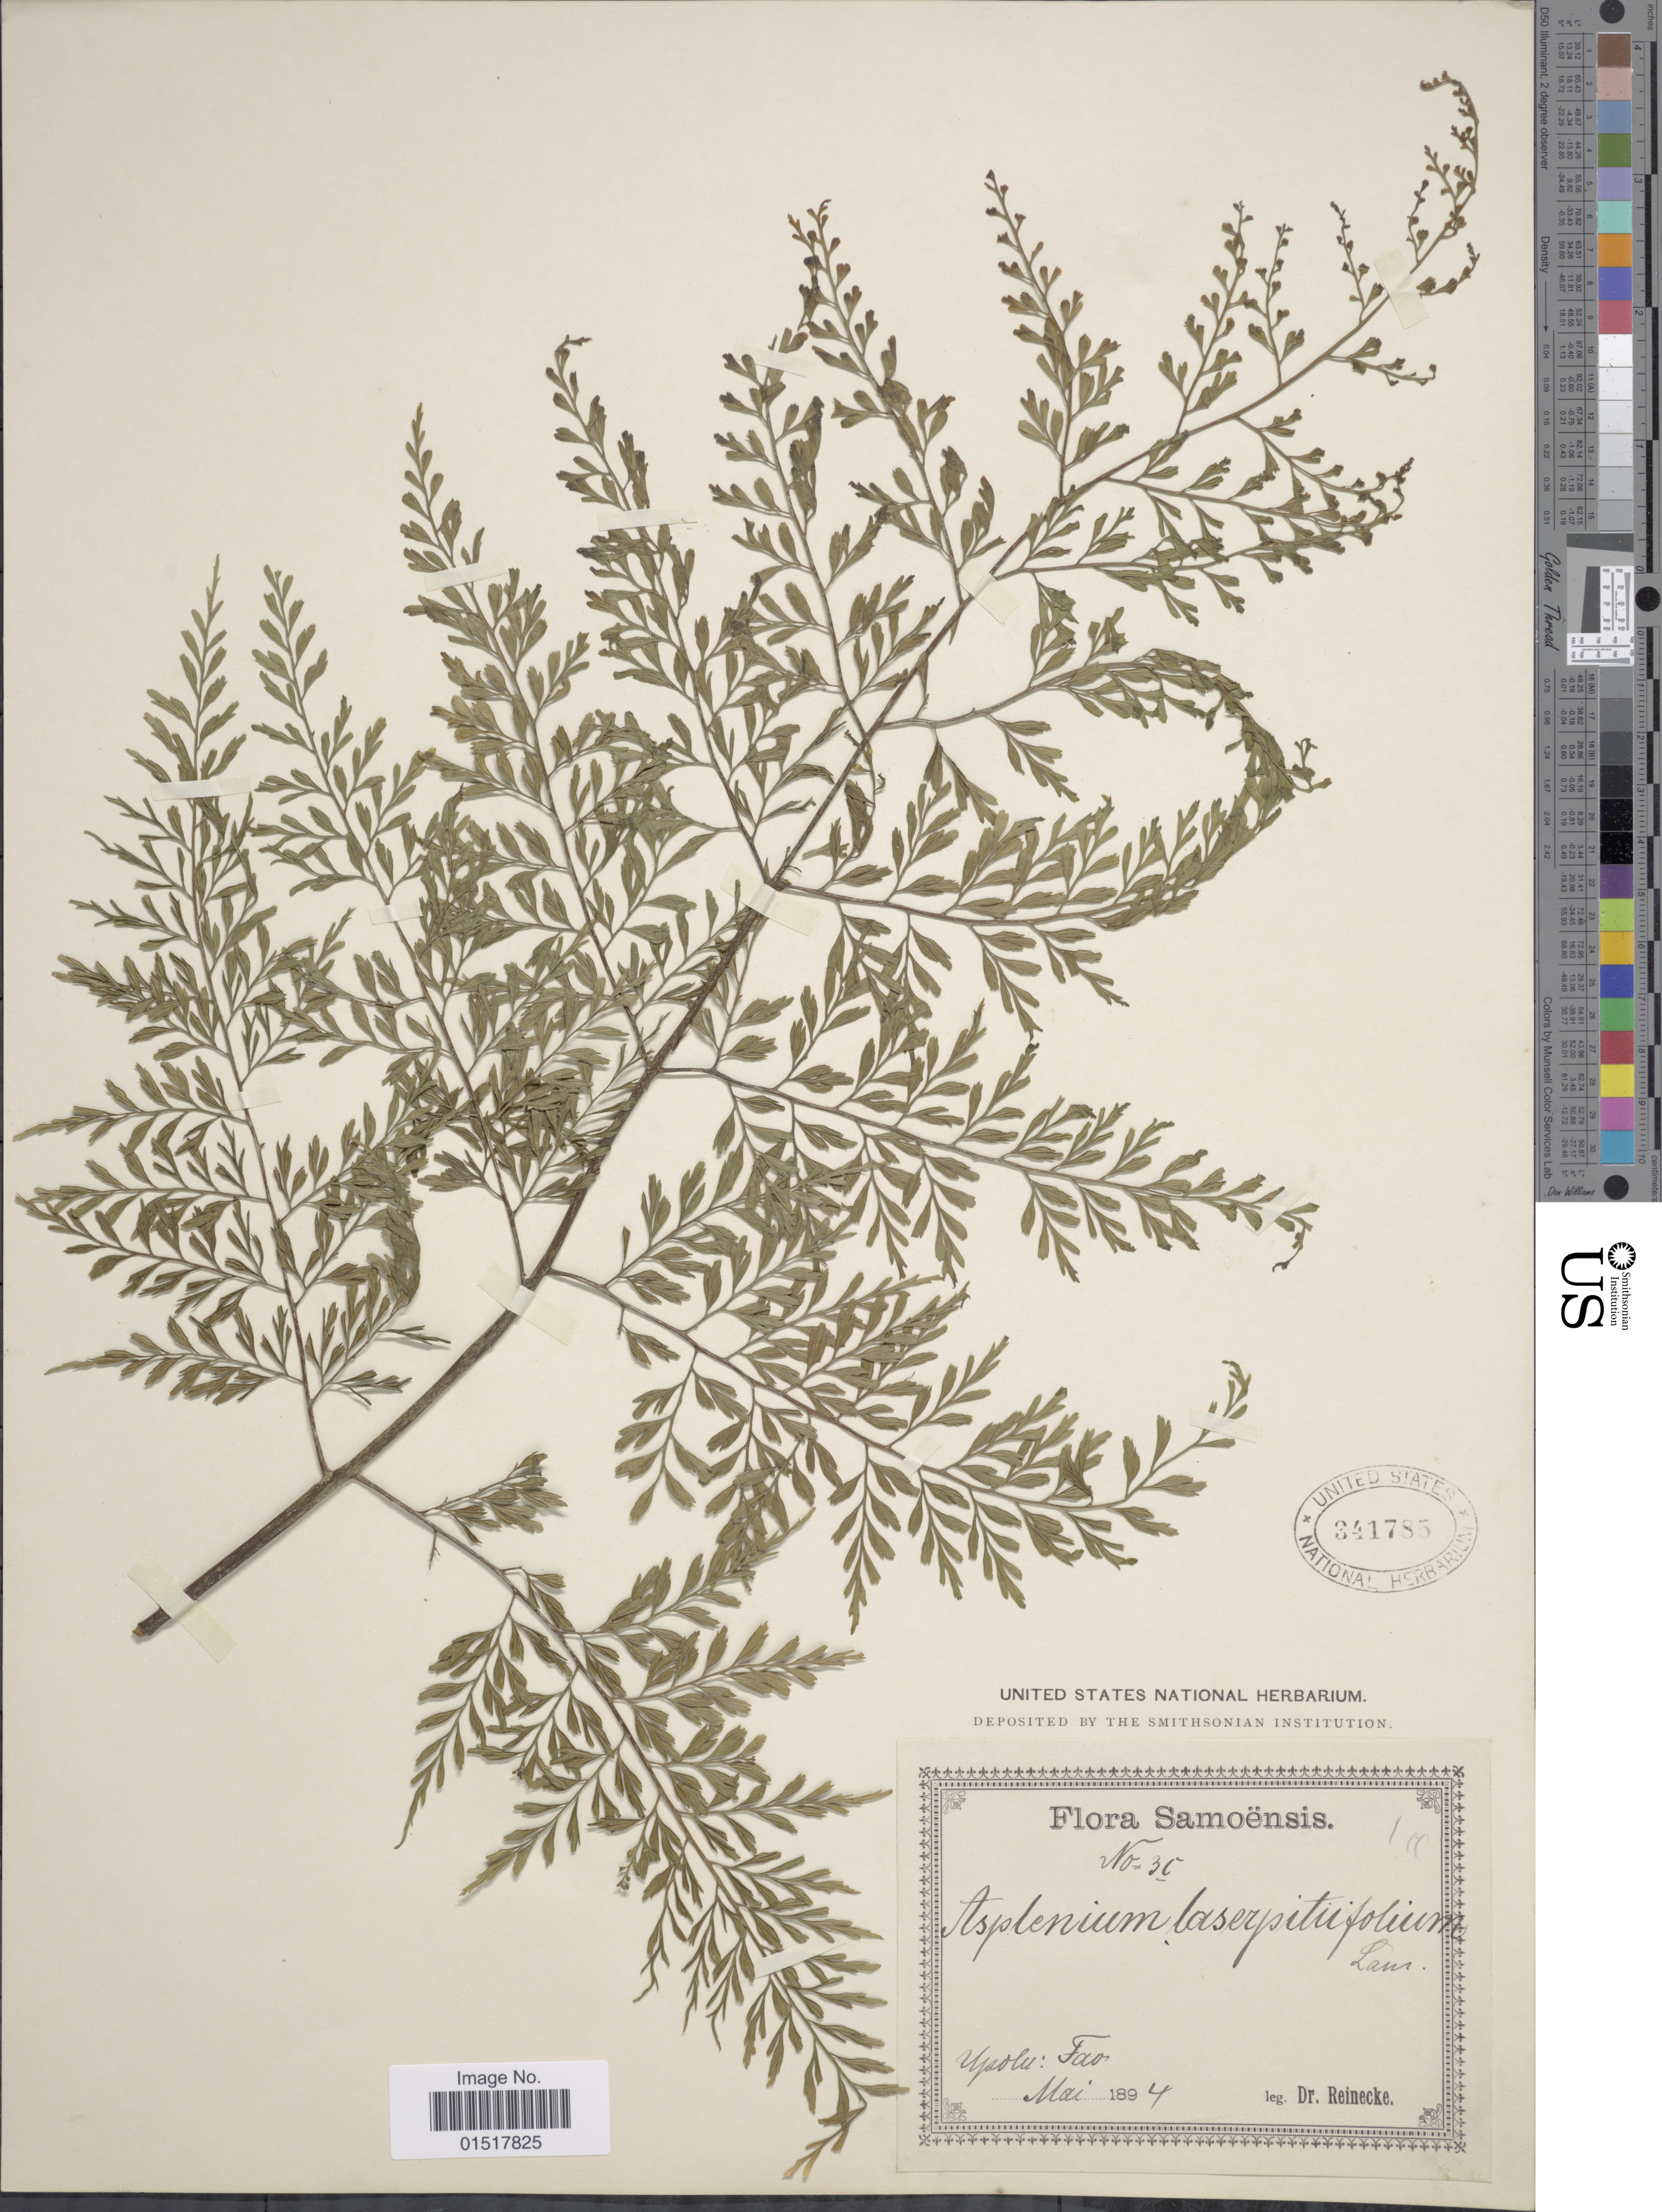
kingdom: Plantae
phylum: Tracheophyta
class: Polypodiopsida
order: Polypodiales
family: Aspleniaceae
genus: Asplenium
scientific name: Asplenium laserpitiifolium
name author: Lam.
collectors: -- Reinecke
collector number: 3C*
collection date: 1894-05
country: Samoa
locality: Samoënsis. Upolu: Fao.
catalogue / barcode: US 341785